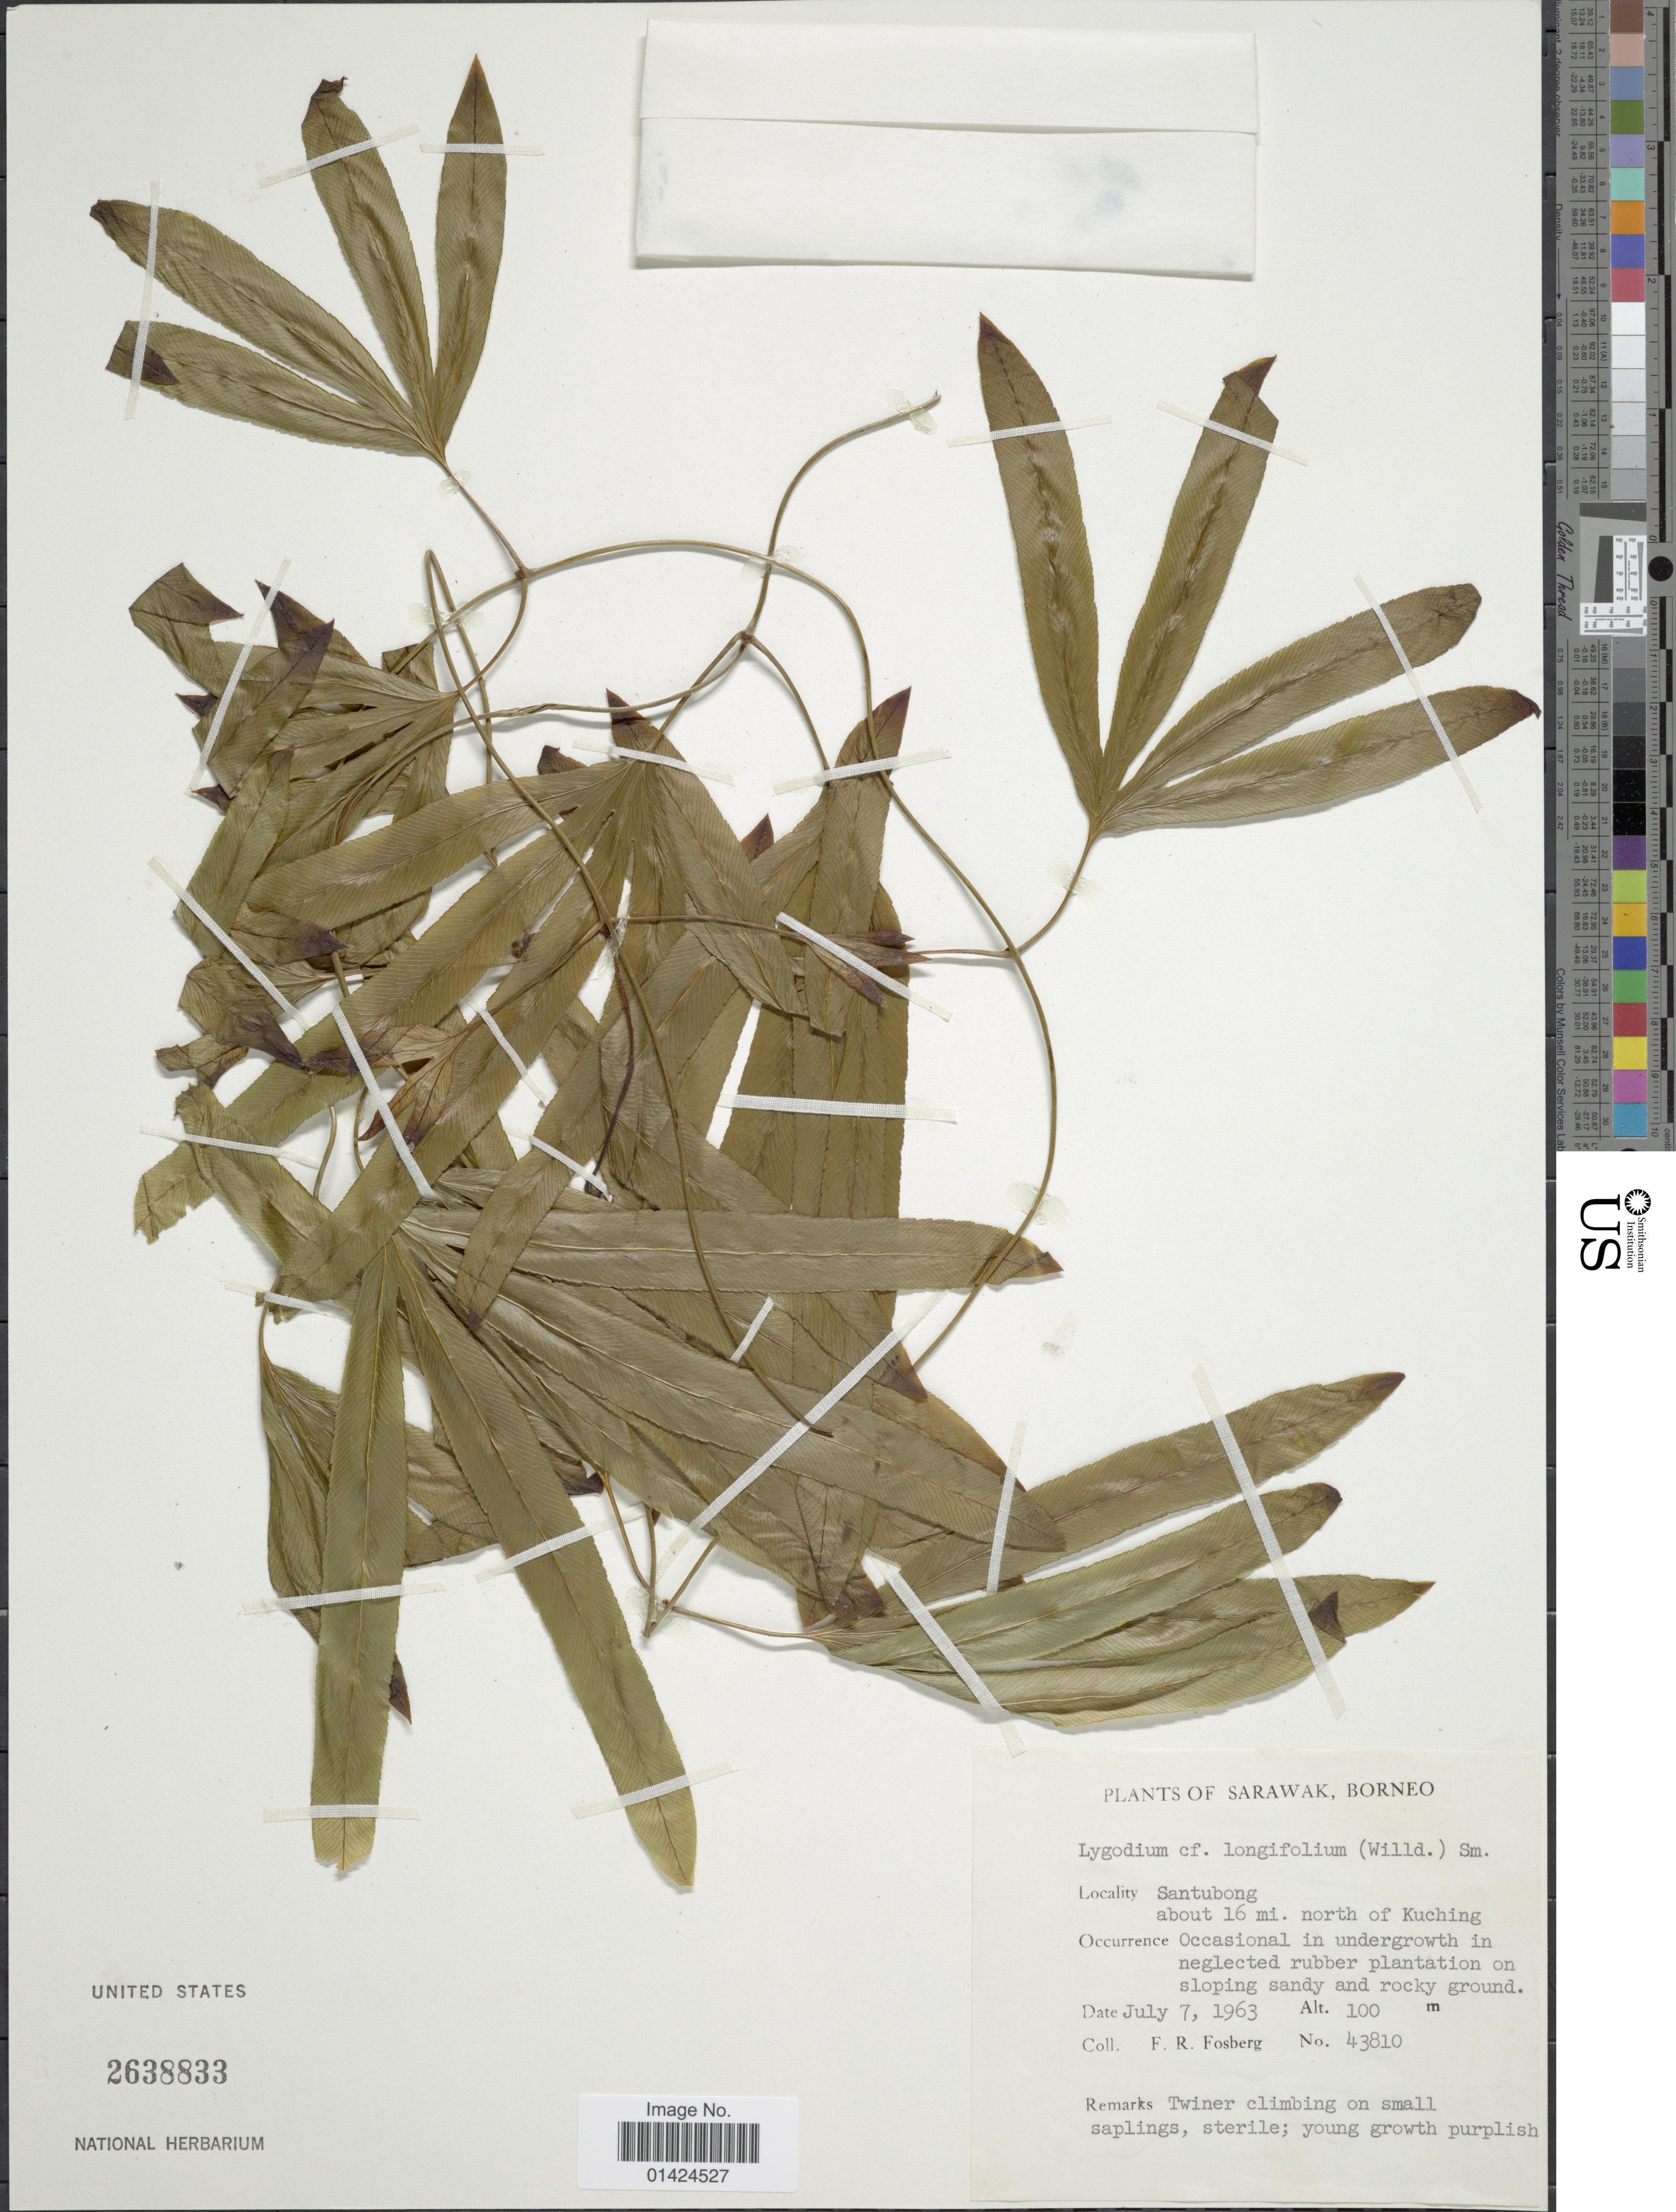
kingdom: Plantae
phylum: Tracheophyta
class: Polypodiopsida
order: Schizaeales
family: Lygodiaceae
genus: Lygodium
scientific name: Lygodium longifolium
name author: (Willd.) Sw.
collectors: F. R. Fosberg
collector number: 43810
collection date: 1963-07-07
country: Malaysia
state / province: Sarawak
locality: Borneo. Santubong about 16 mi. north of Kuching.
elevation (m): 100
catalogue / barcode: US 2638833